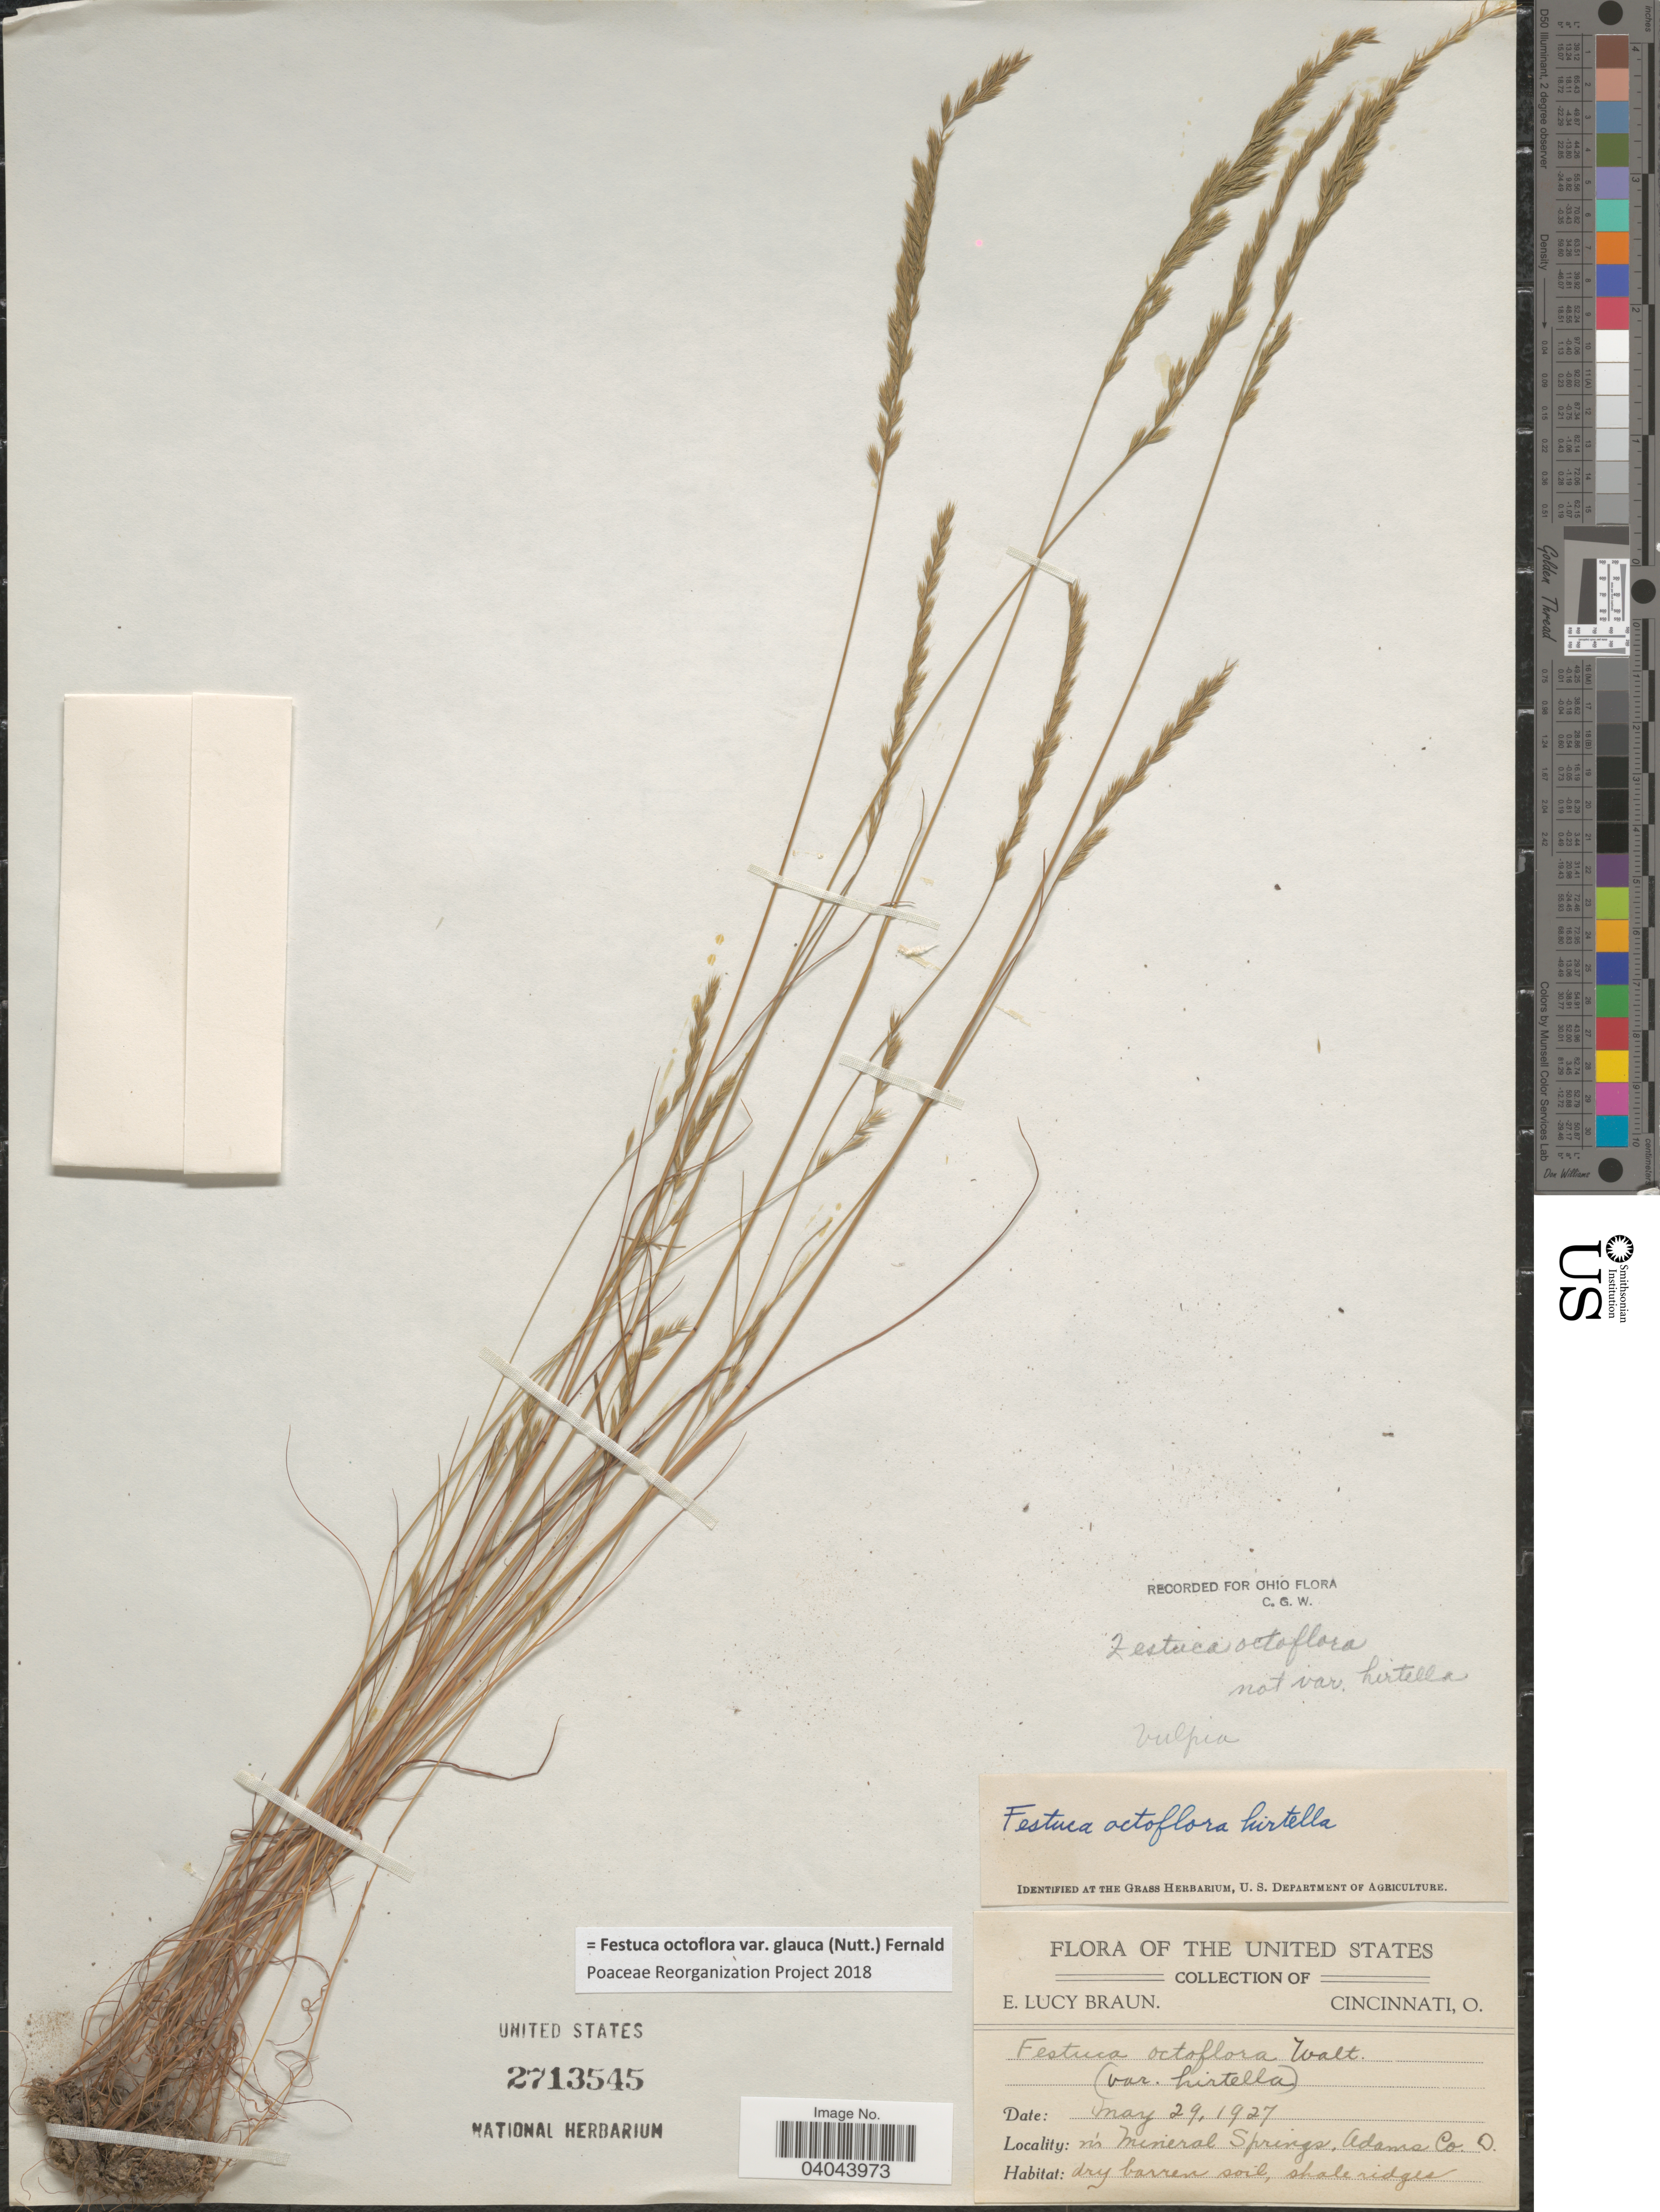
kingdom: Plantae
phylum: Tracheophyta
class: Liliopsida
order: Poales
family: Poaceae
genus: Festuca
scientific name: Festuca octoflora var. glauca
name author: (Nutt.) Fernald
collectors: E. L. Braun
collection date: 1927-05-29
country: United States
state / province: Ohio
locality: N'r Mineral Springs, Adams Co.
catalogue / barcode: US 2713545